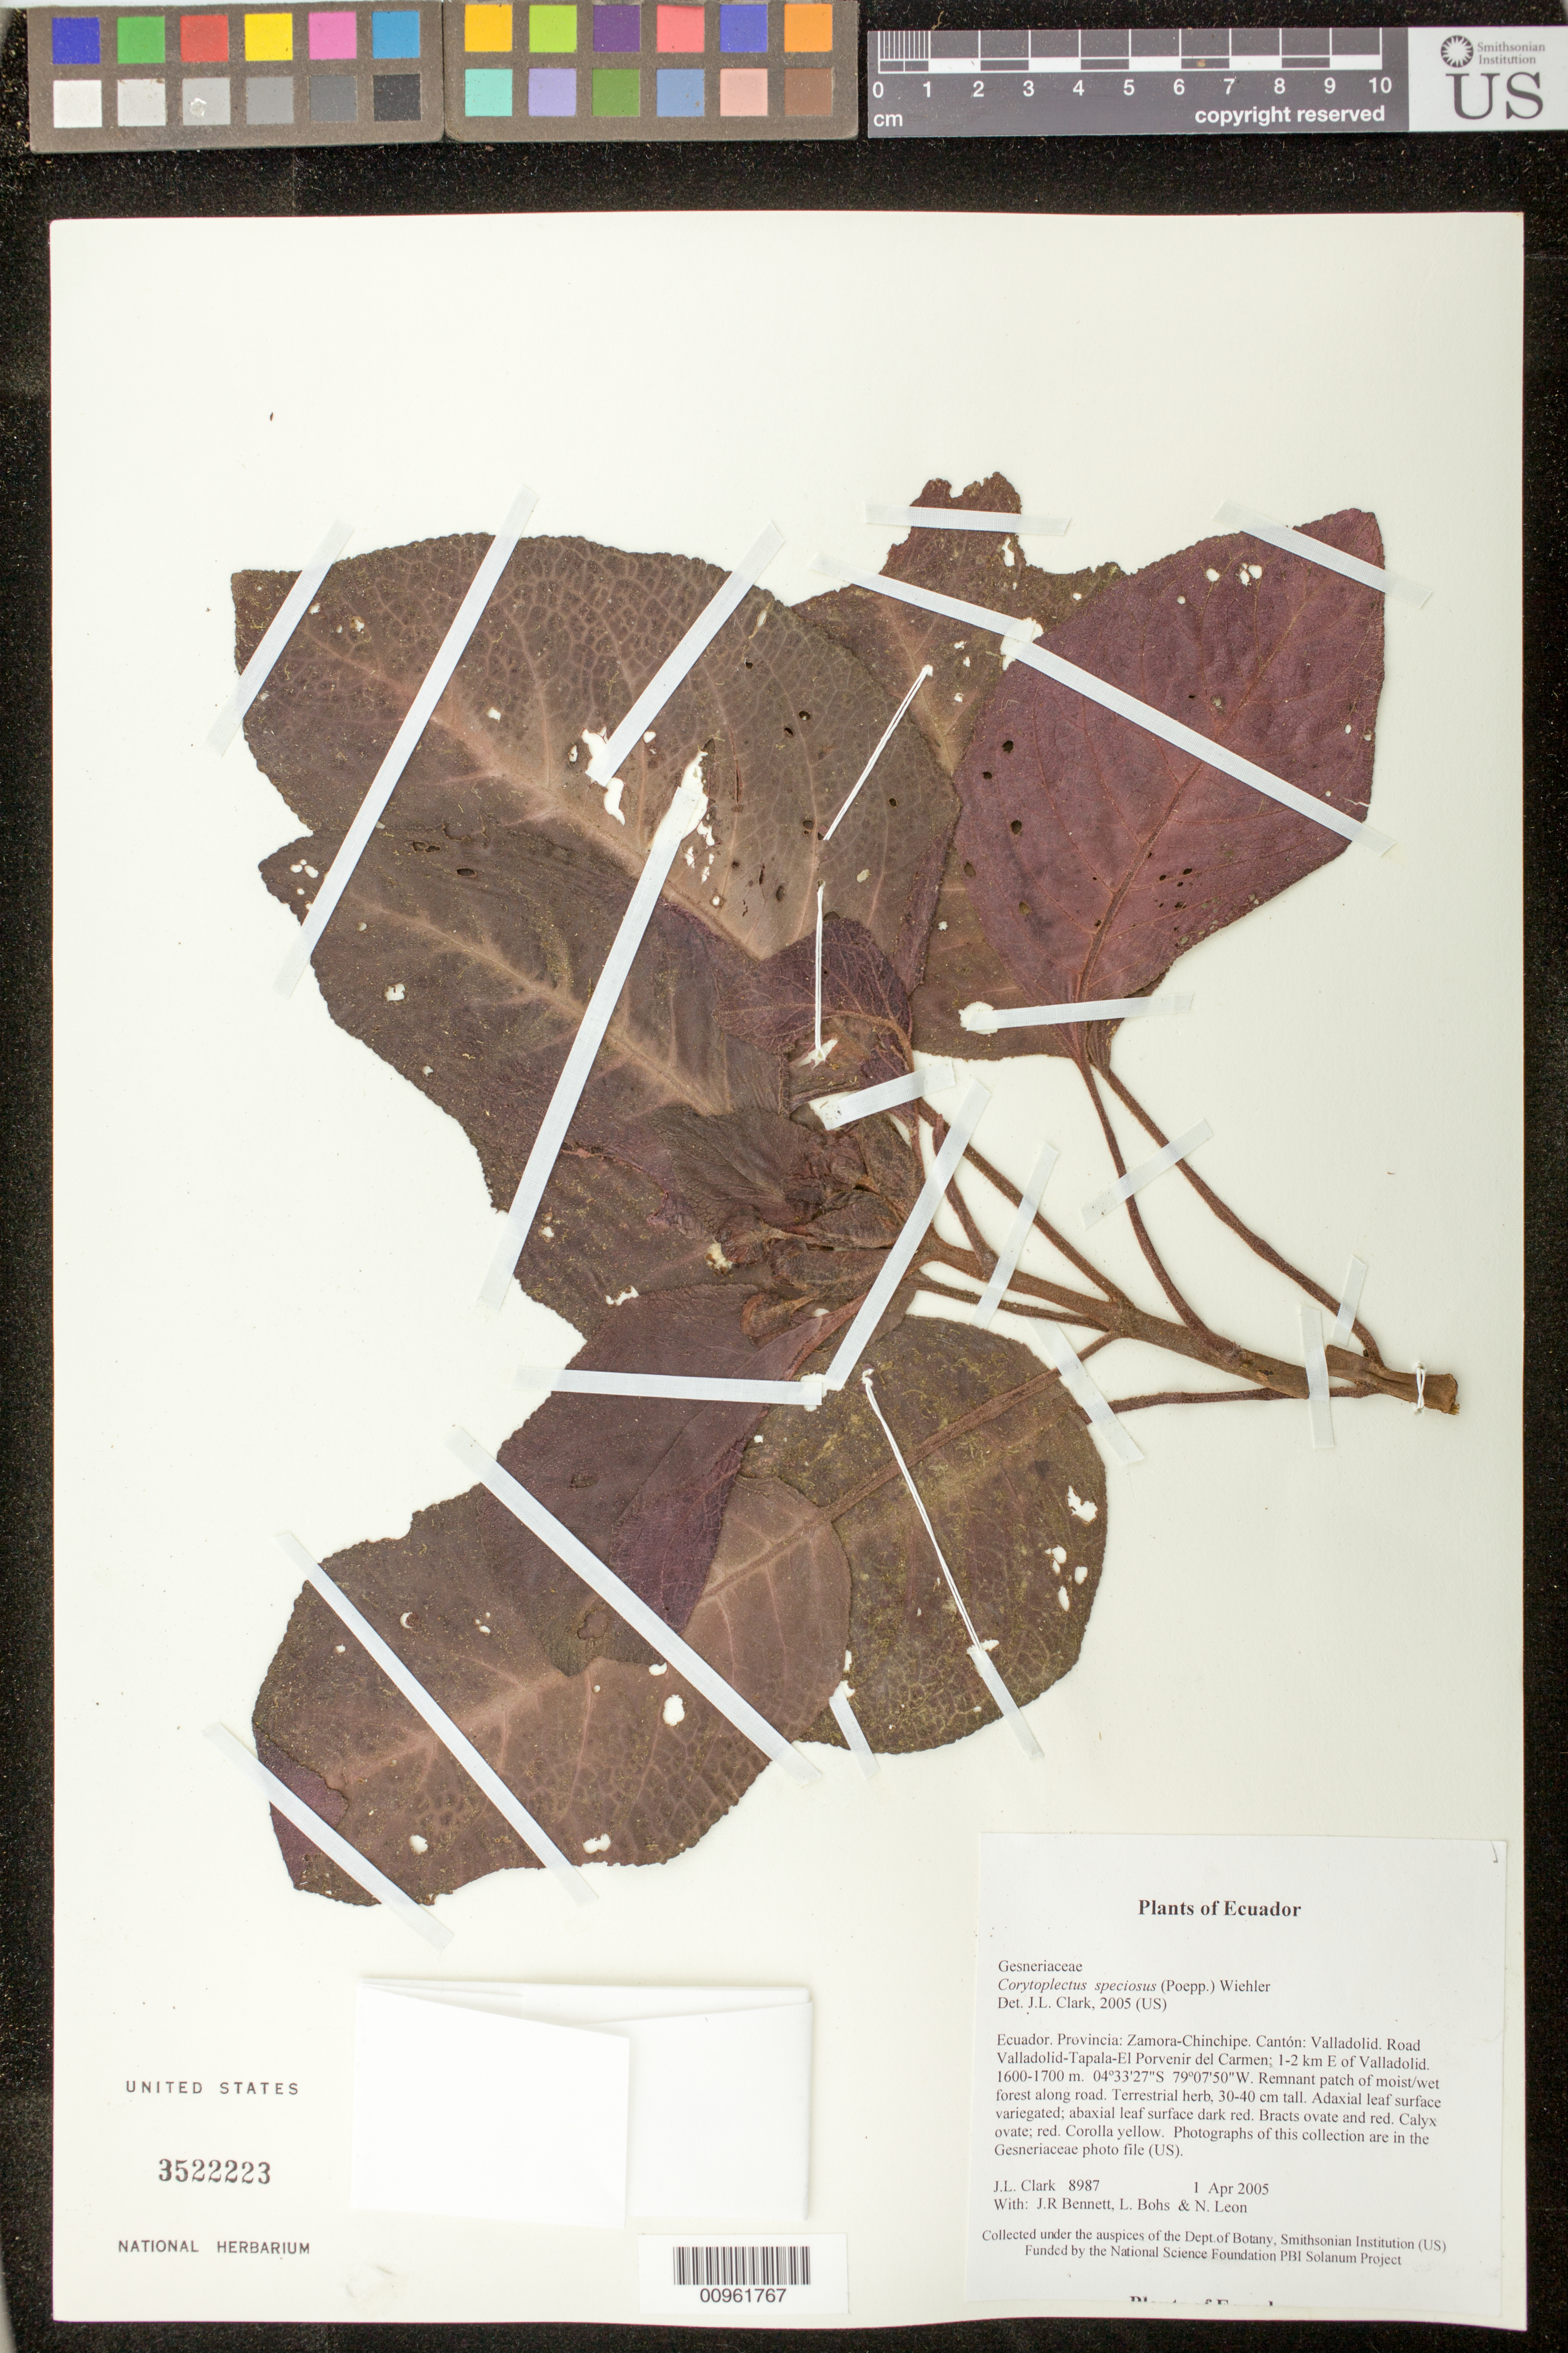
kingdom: Plantae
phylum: Tracheophyta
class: Magnoliopsida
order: Lamiales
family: Gesneriaceae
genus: Corytoplectus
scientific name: Corytoplectus speciosus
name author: (Poepp.) Wiehler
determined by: Clark, J. L., (SEL), The Marie Selby Botanical Garden (UNITED STATES)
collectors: J. L. Clark, J. R. Bennett, L. A. Bohs & N. Leon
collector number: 8987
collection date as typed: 01 Apr 2005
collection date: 2005-04-01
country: Ecuador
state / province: Zamora-Chinchipe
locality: Valladolid. Road Valladolid-Tapala-El Porvenir del Carmen; 1-2 km E of Valladolid.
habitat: Remnant patch of moist/wet forest along road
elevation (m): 1600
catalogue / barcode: US 3522223